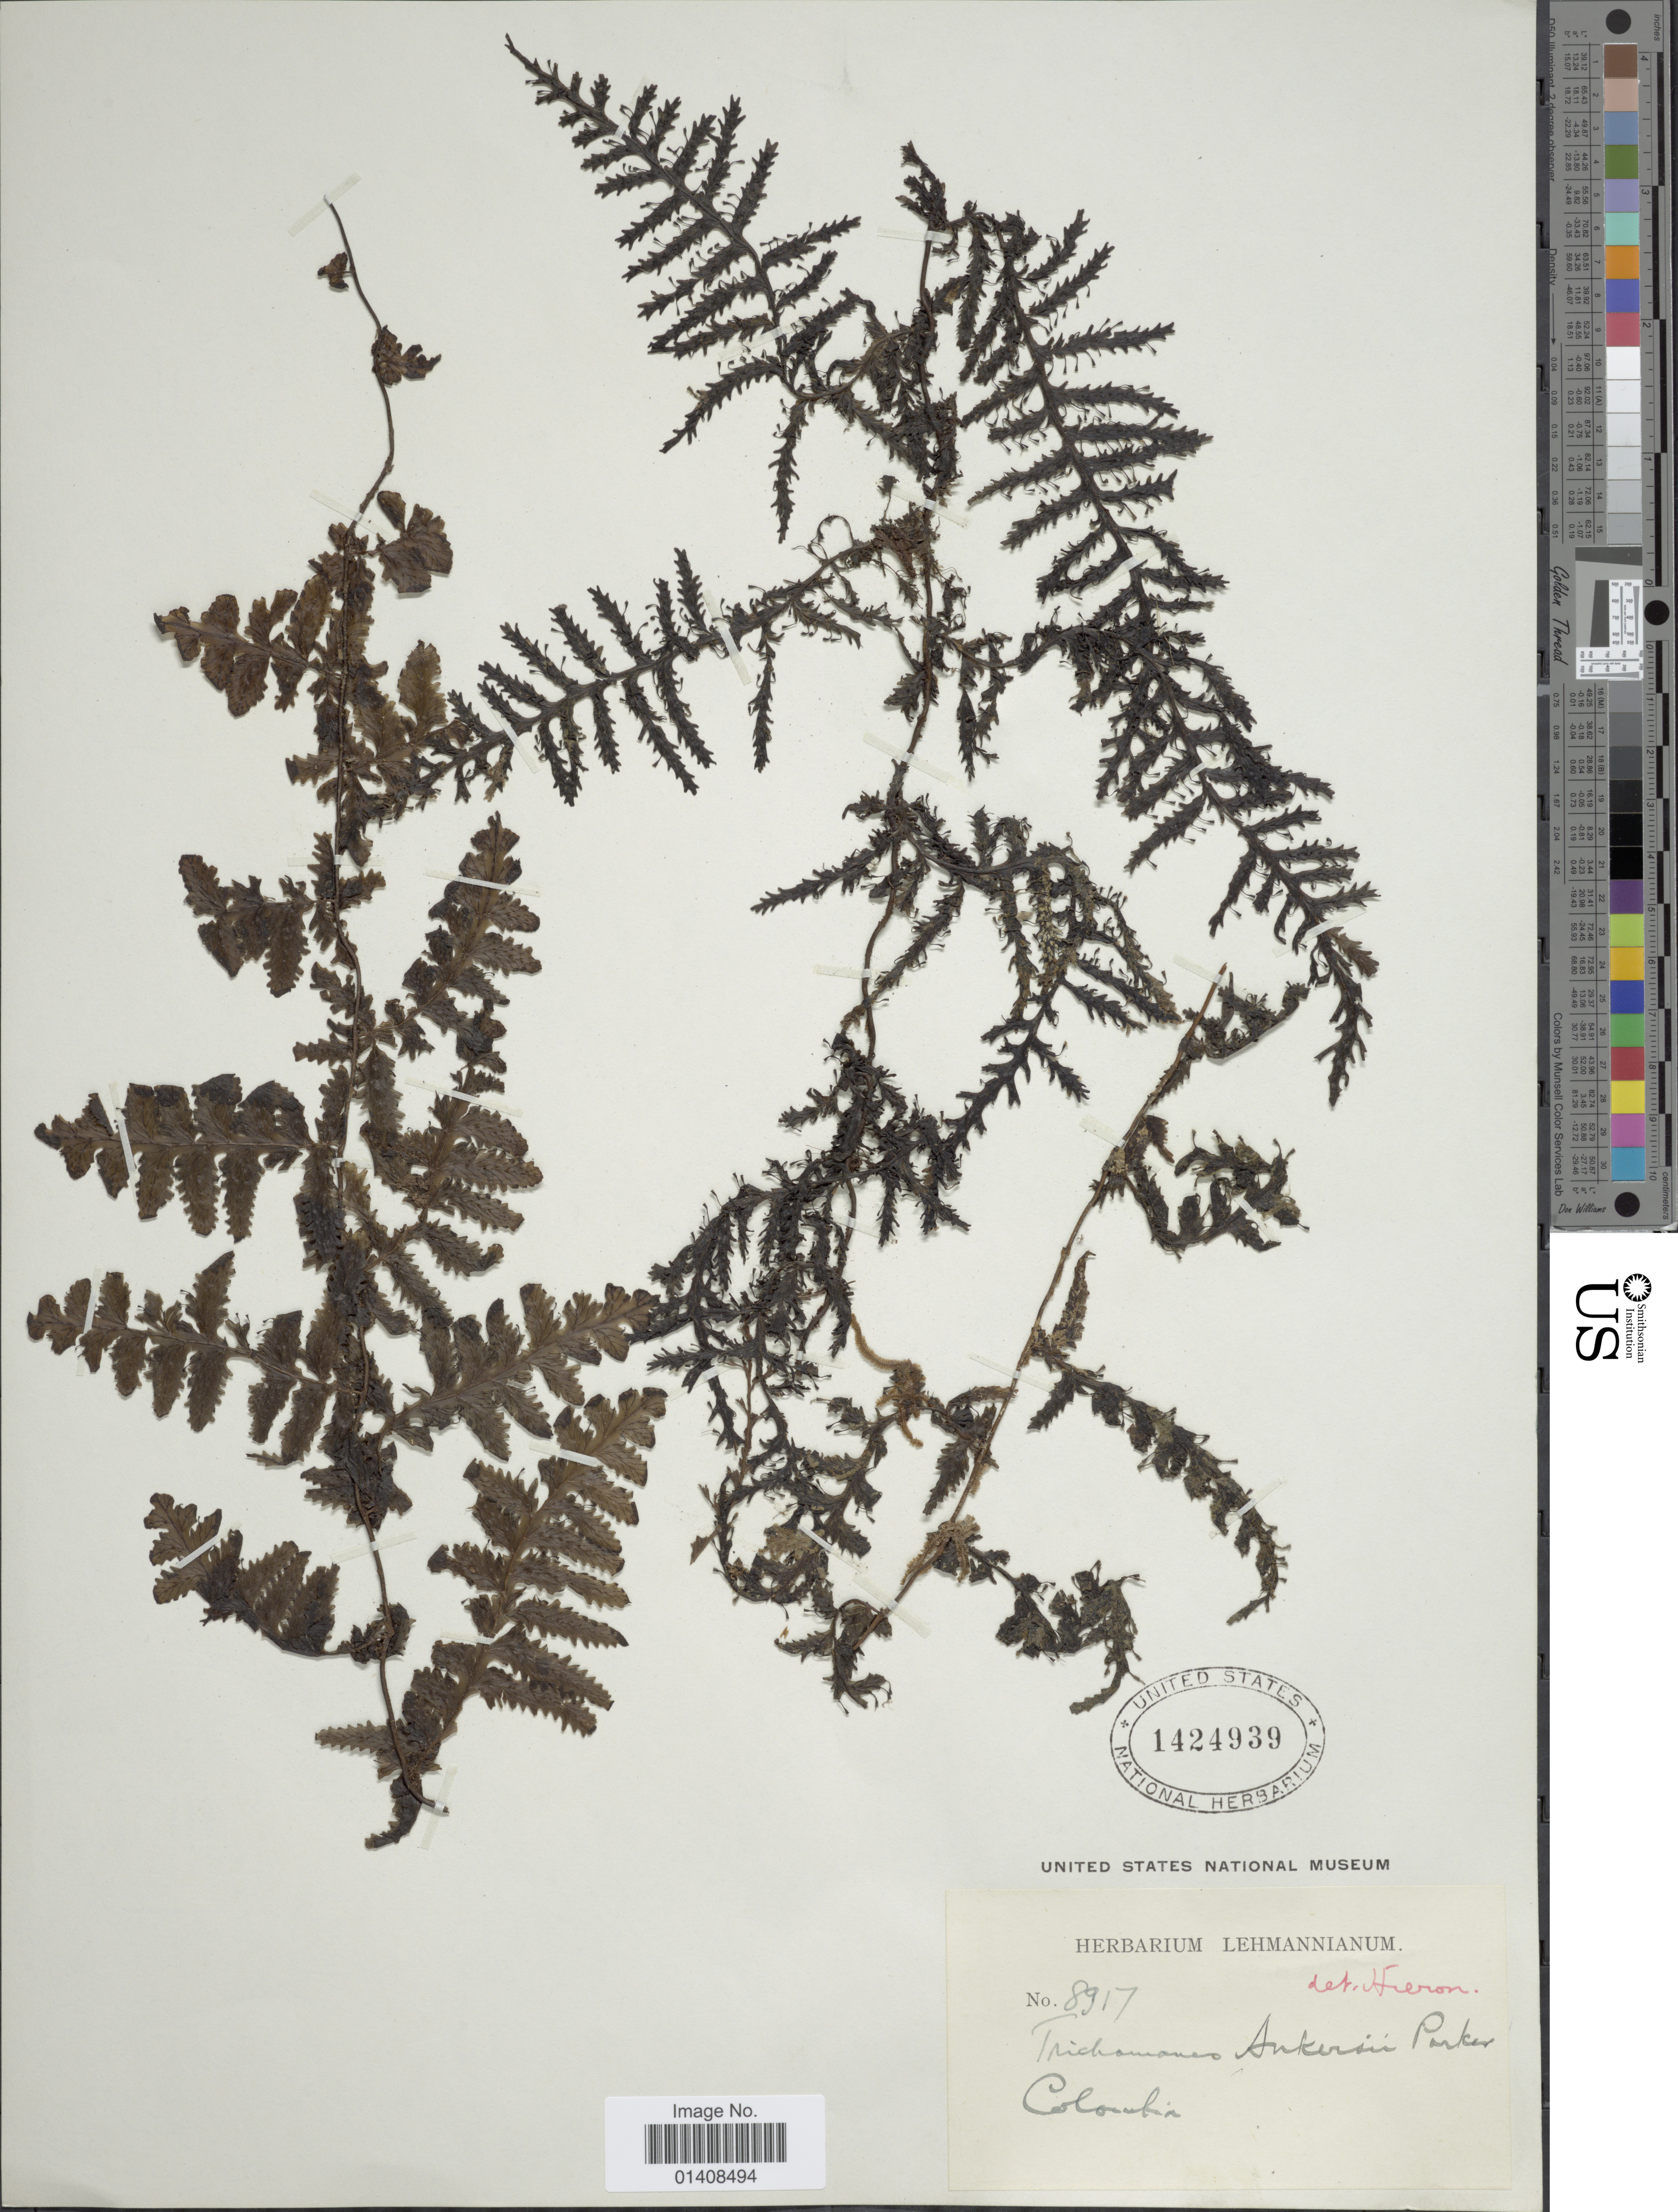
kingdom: Plantae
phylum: Tracheophyta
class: Polypodiopsida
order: Hymenophyllales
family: Hymenophyllaceae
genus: Trichomanes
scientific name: Trichomanes ankersii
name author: C. Parker ex Hook. & Grev.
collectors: ex herb. Lehmannianum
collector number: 8917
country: Colombia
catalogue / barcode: US 1424939